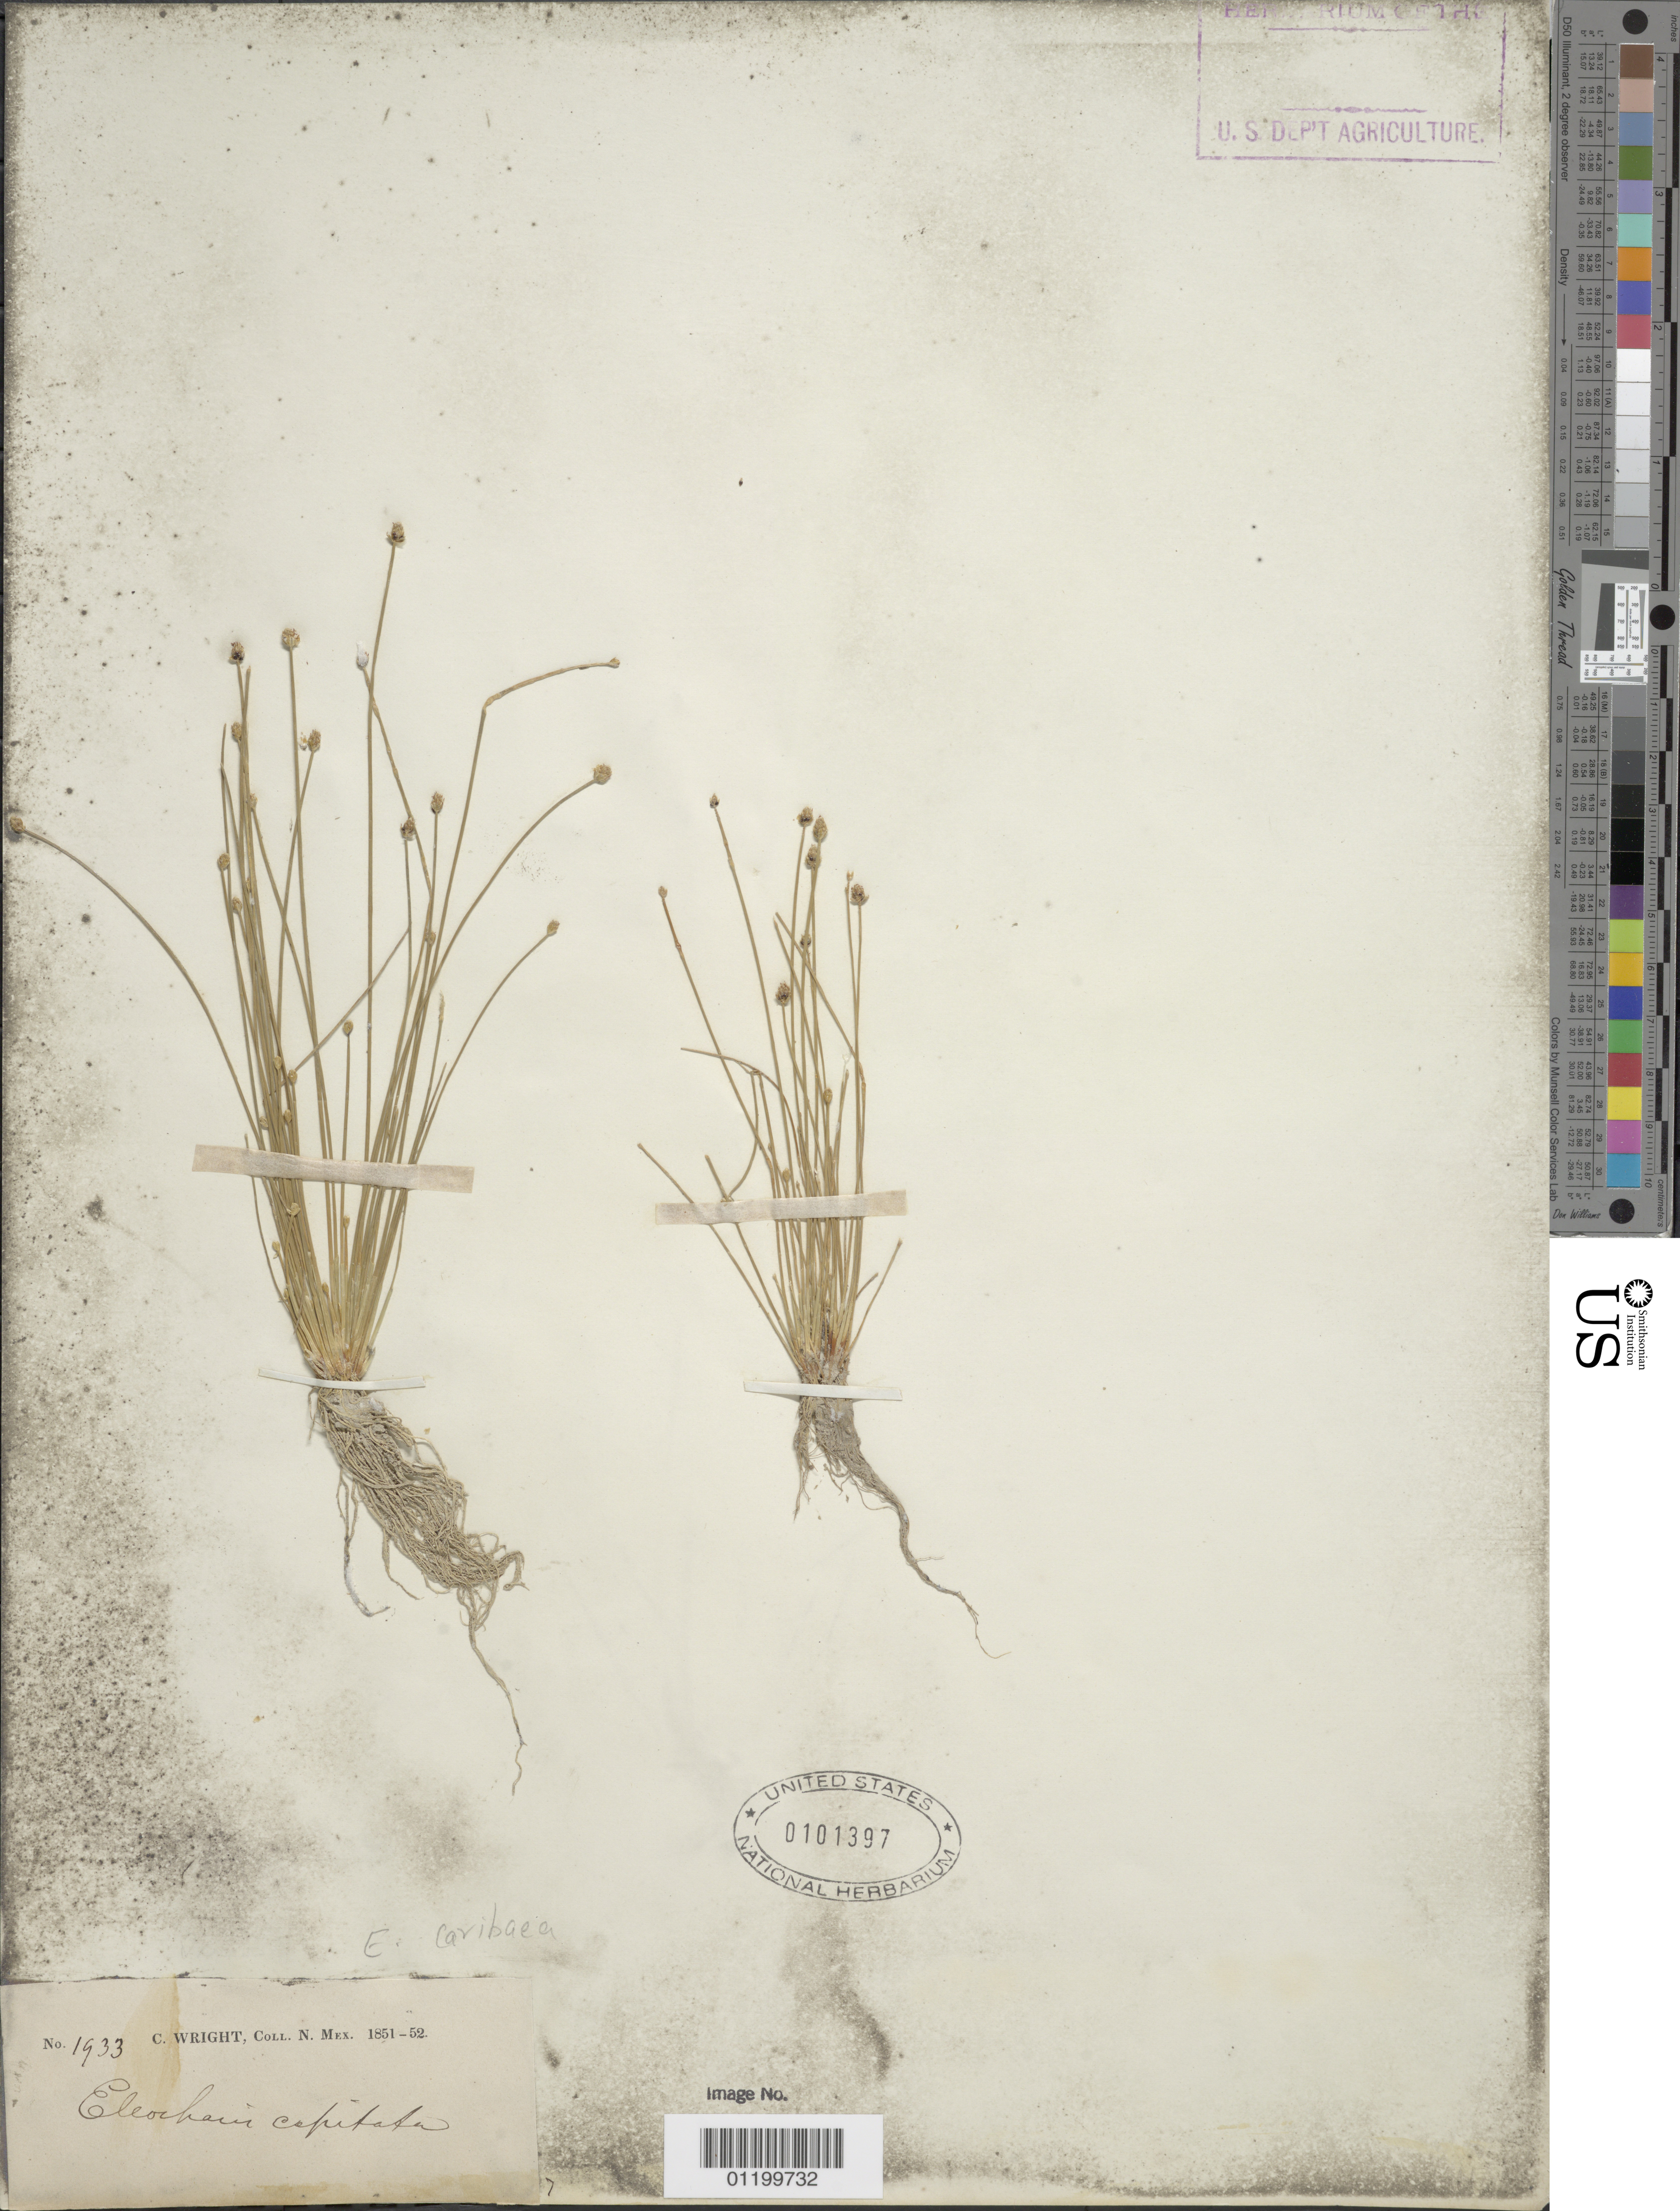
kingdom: Plantae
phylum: Tracheophyta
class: Liliopsida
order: Poales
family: Cyperaceae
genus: Eleocharis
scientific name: Eleocharis geniculata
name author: (L.) Roem. & Schult.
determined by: Strong, Mark T., (BOT), Smithsonian Institution - National Museum of Natural History (UNITED STATES)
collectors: C. Wright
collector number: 1933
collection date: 1851/1852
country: United States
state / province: New Mexico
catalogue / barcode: US 101397